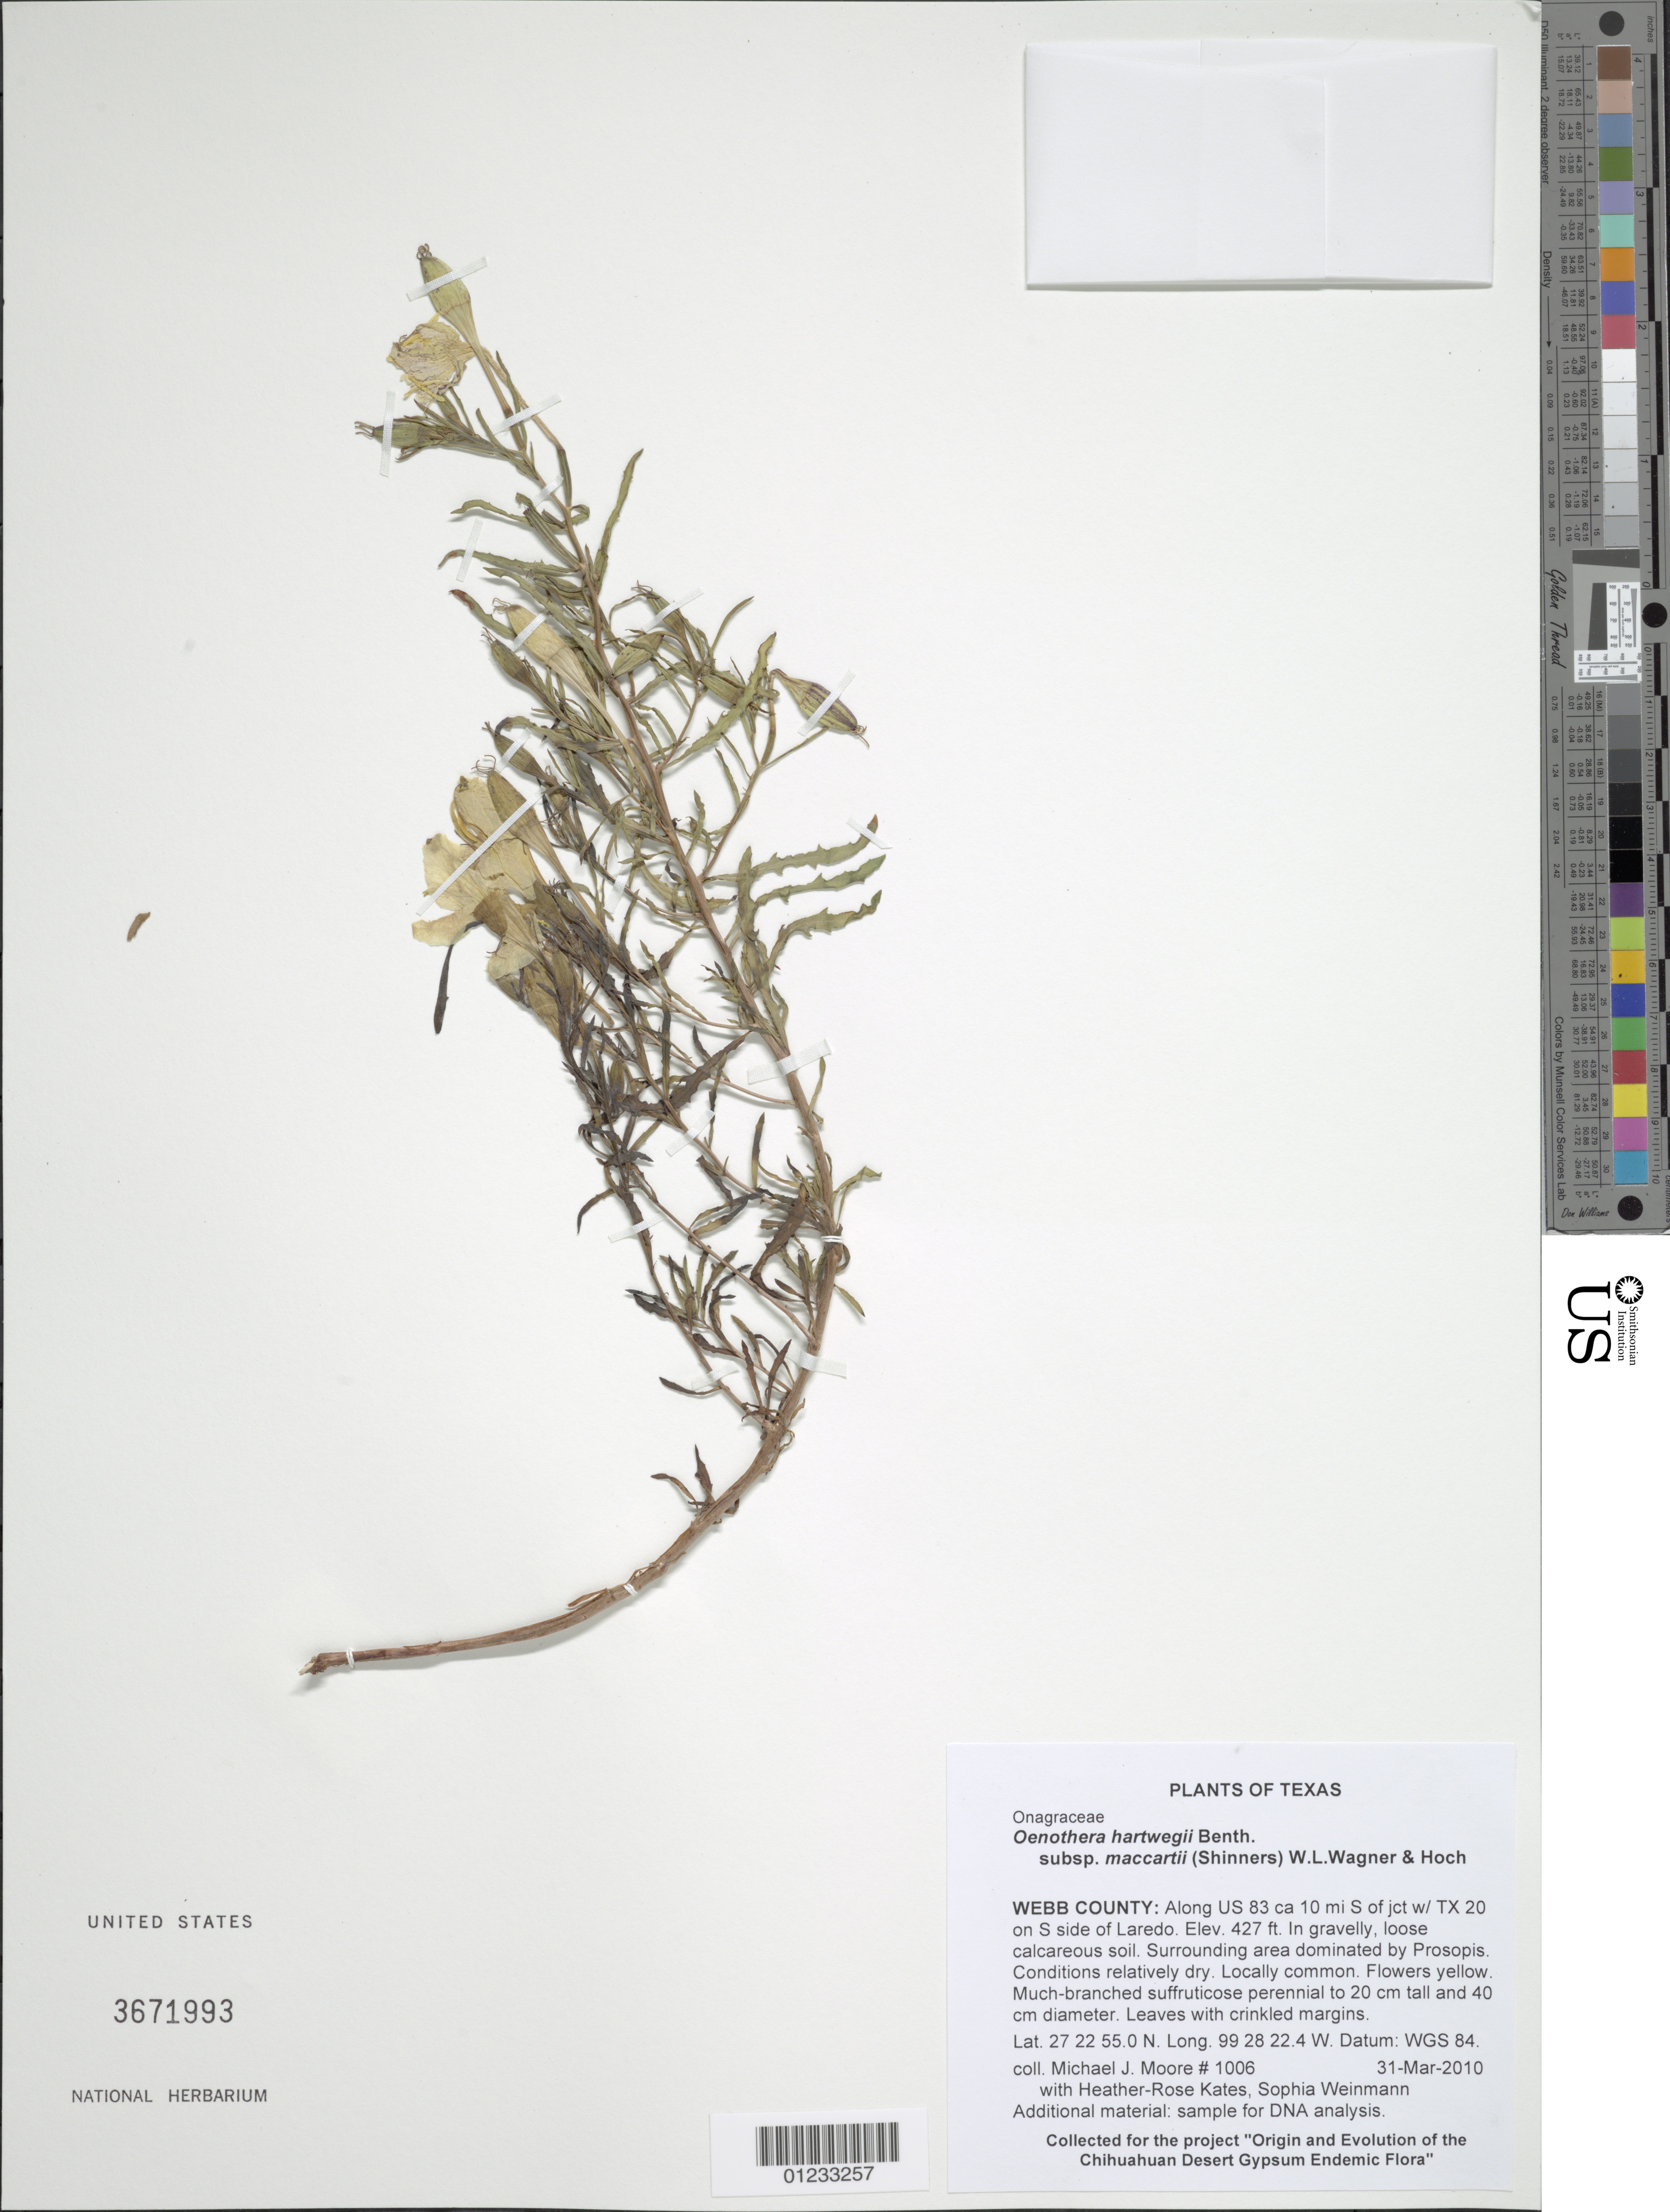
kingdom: Plantae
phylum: Tracheophyta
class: Magnoliopsida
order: Myrtales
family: Onagraceae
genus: Oenothera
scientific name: Oenothera hartwegii subsp. maccartii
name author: (Shinners) W.L. Wagner & Hoch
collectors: M. J. Moore, H.-R. Kates & S. Weinmann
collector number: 1006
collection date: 2006-03-30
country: United States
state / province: Texas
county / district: Webb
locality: Along US 83 ca 10 mi S of jct w/ TX 20 on S side of Laredo.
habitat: In gravelly, loose calcareous soil. Surrounding area dominated by Prosopis. Conditions relatively dry.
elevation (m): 130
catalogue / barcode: US 3671993